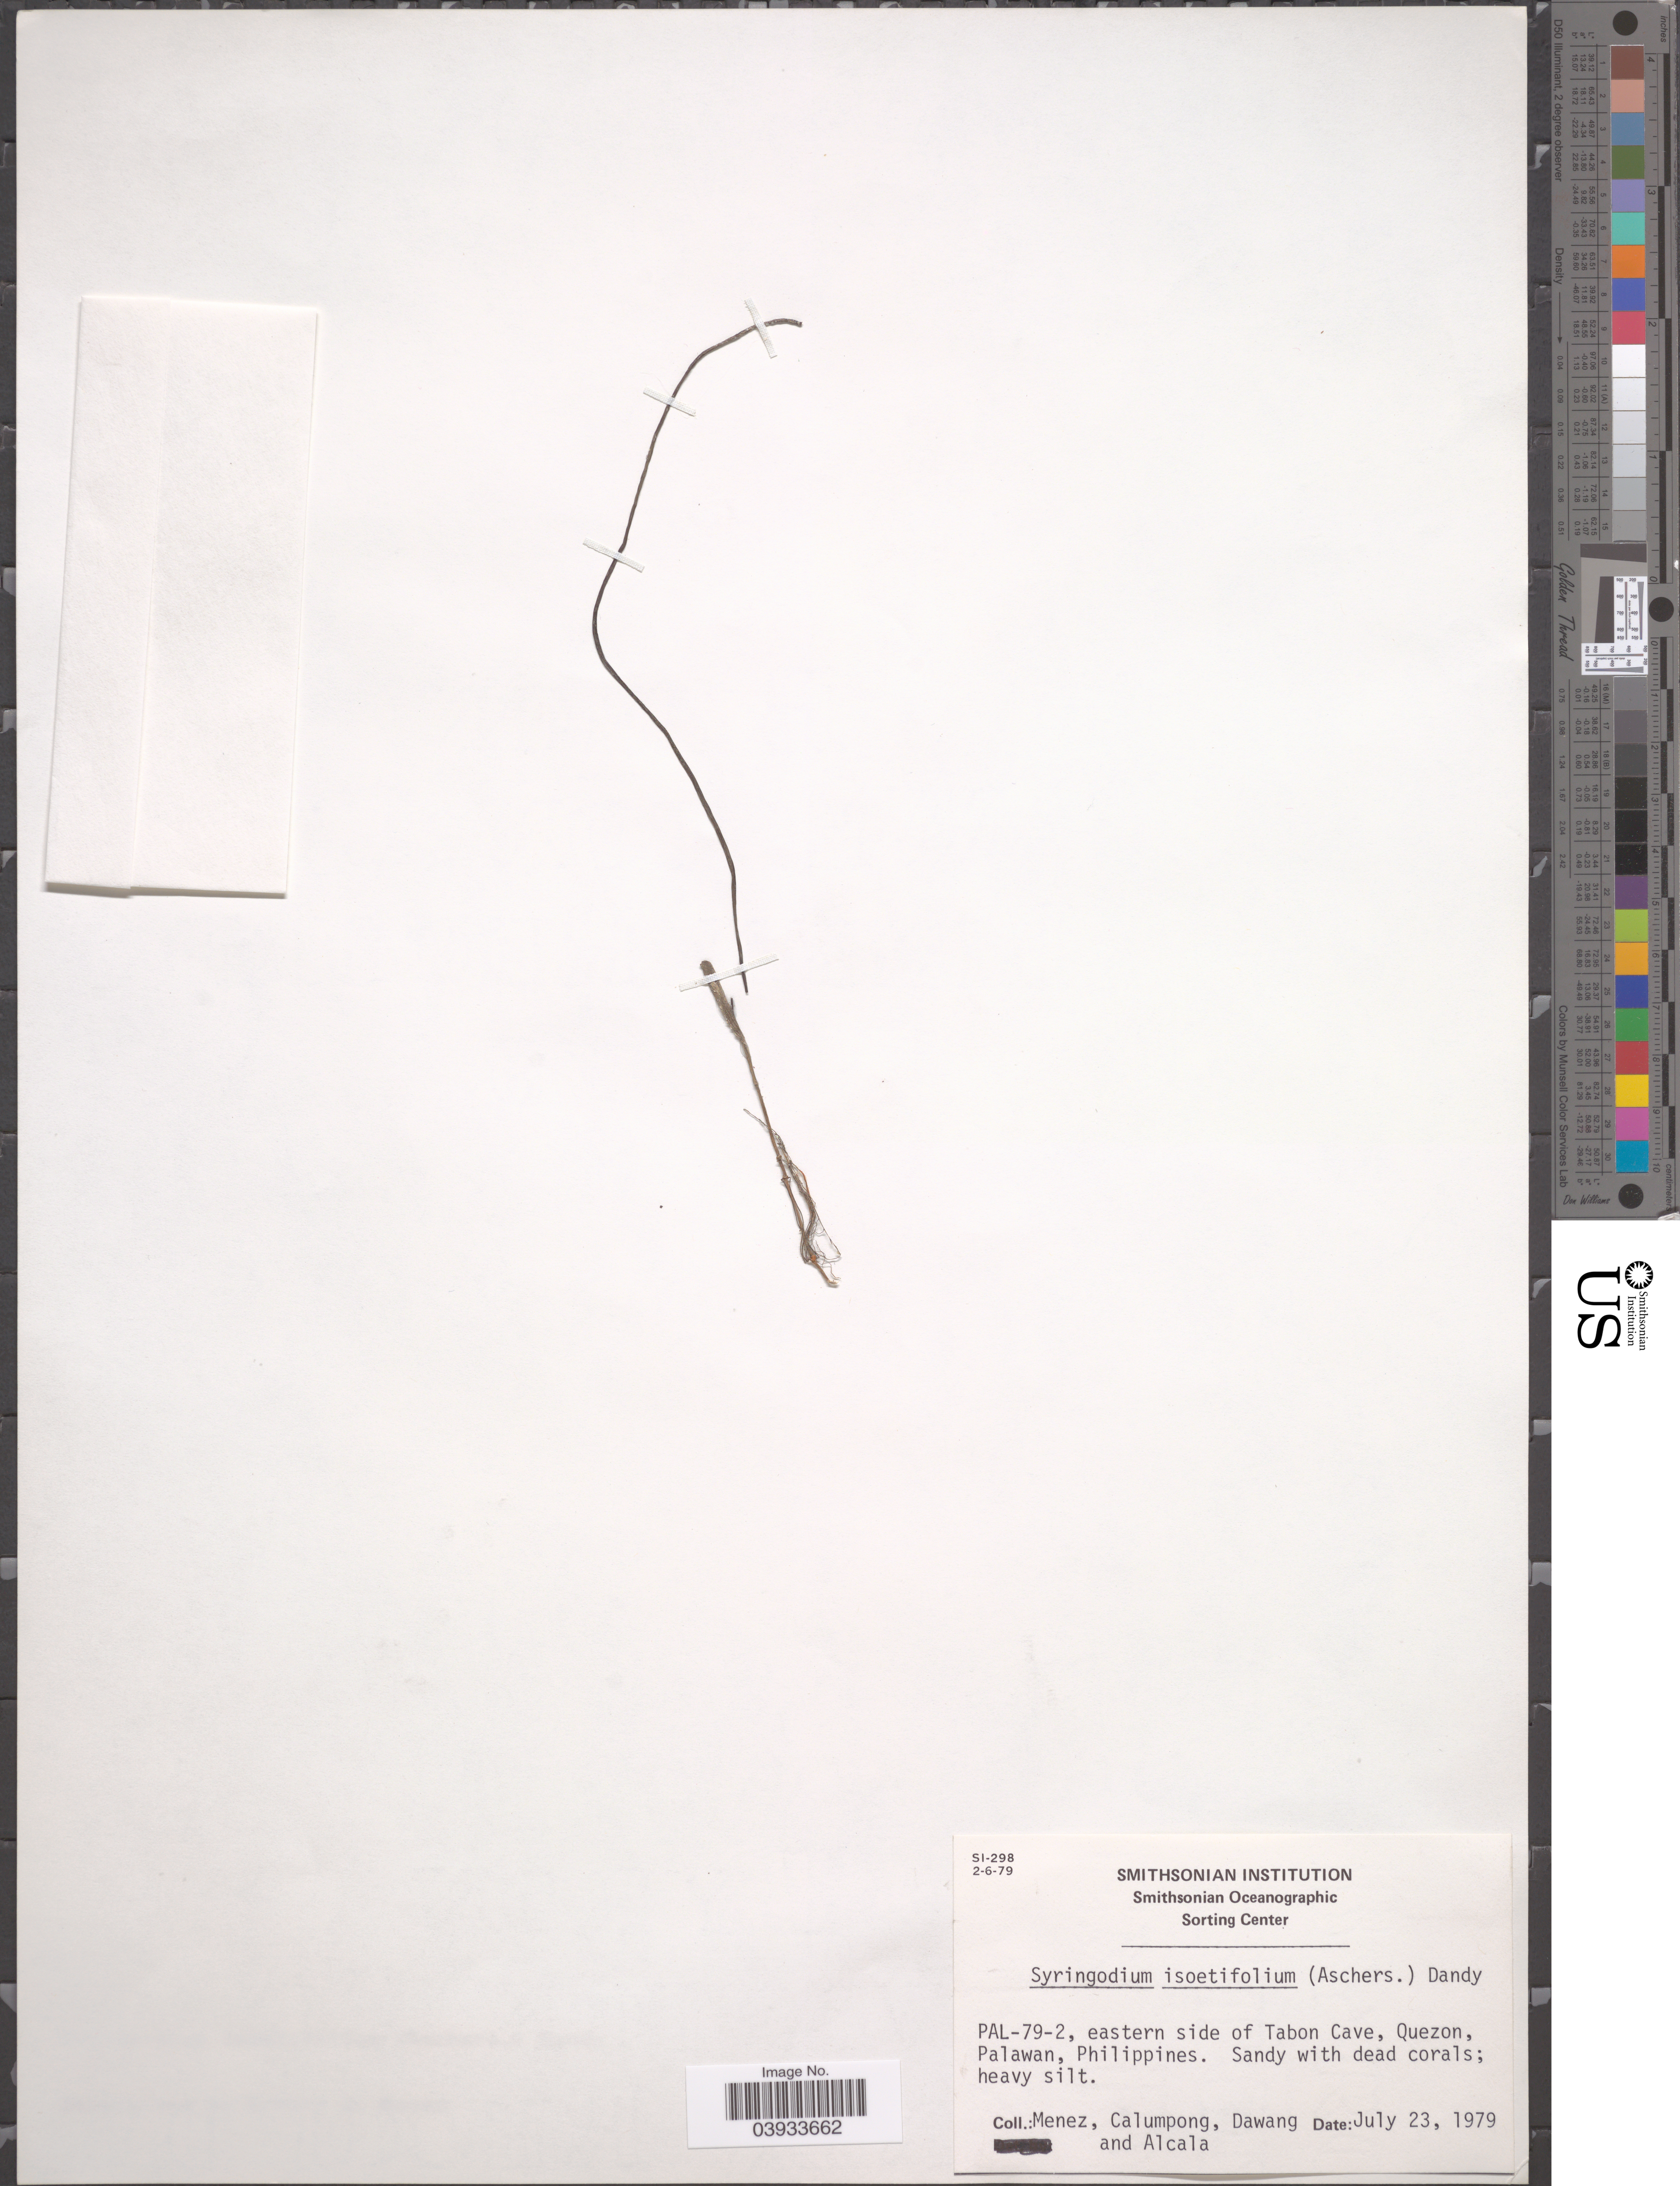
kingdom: Plantae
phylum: Tracheophyta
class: Liliopsida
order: Alismatales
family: Cymodoceaceae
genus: Syringodium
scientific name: Syringodium isoetifolium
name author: (Asch.) Dandy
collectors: Menez, Calumpong, Dawang & Alcala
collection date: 1979-07-23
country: Philippines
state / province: Mimaropa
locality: PAL-79-2, eastern side of Tabon Cave, Quezon, Palawan.